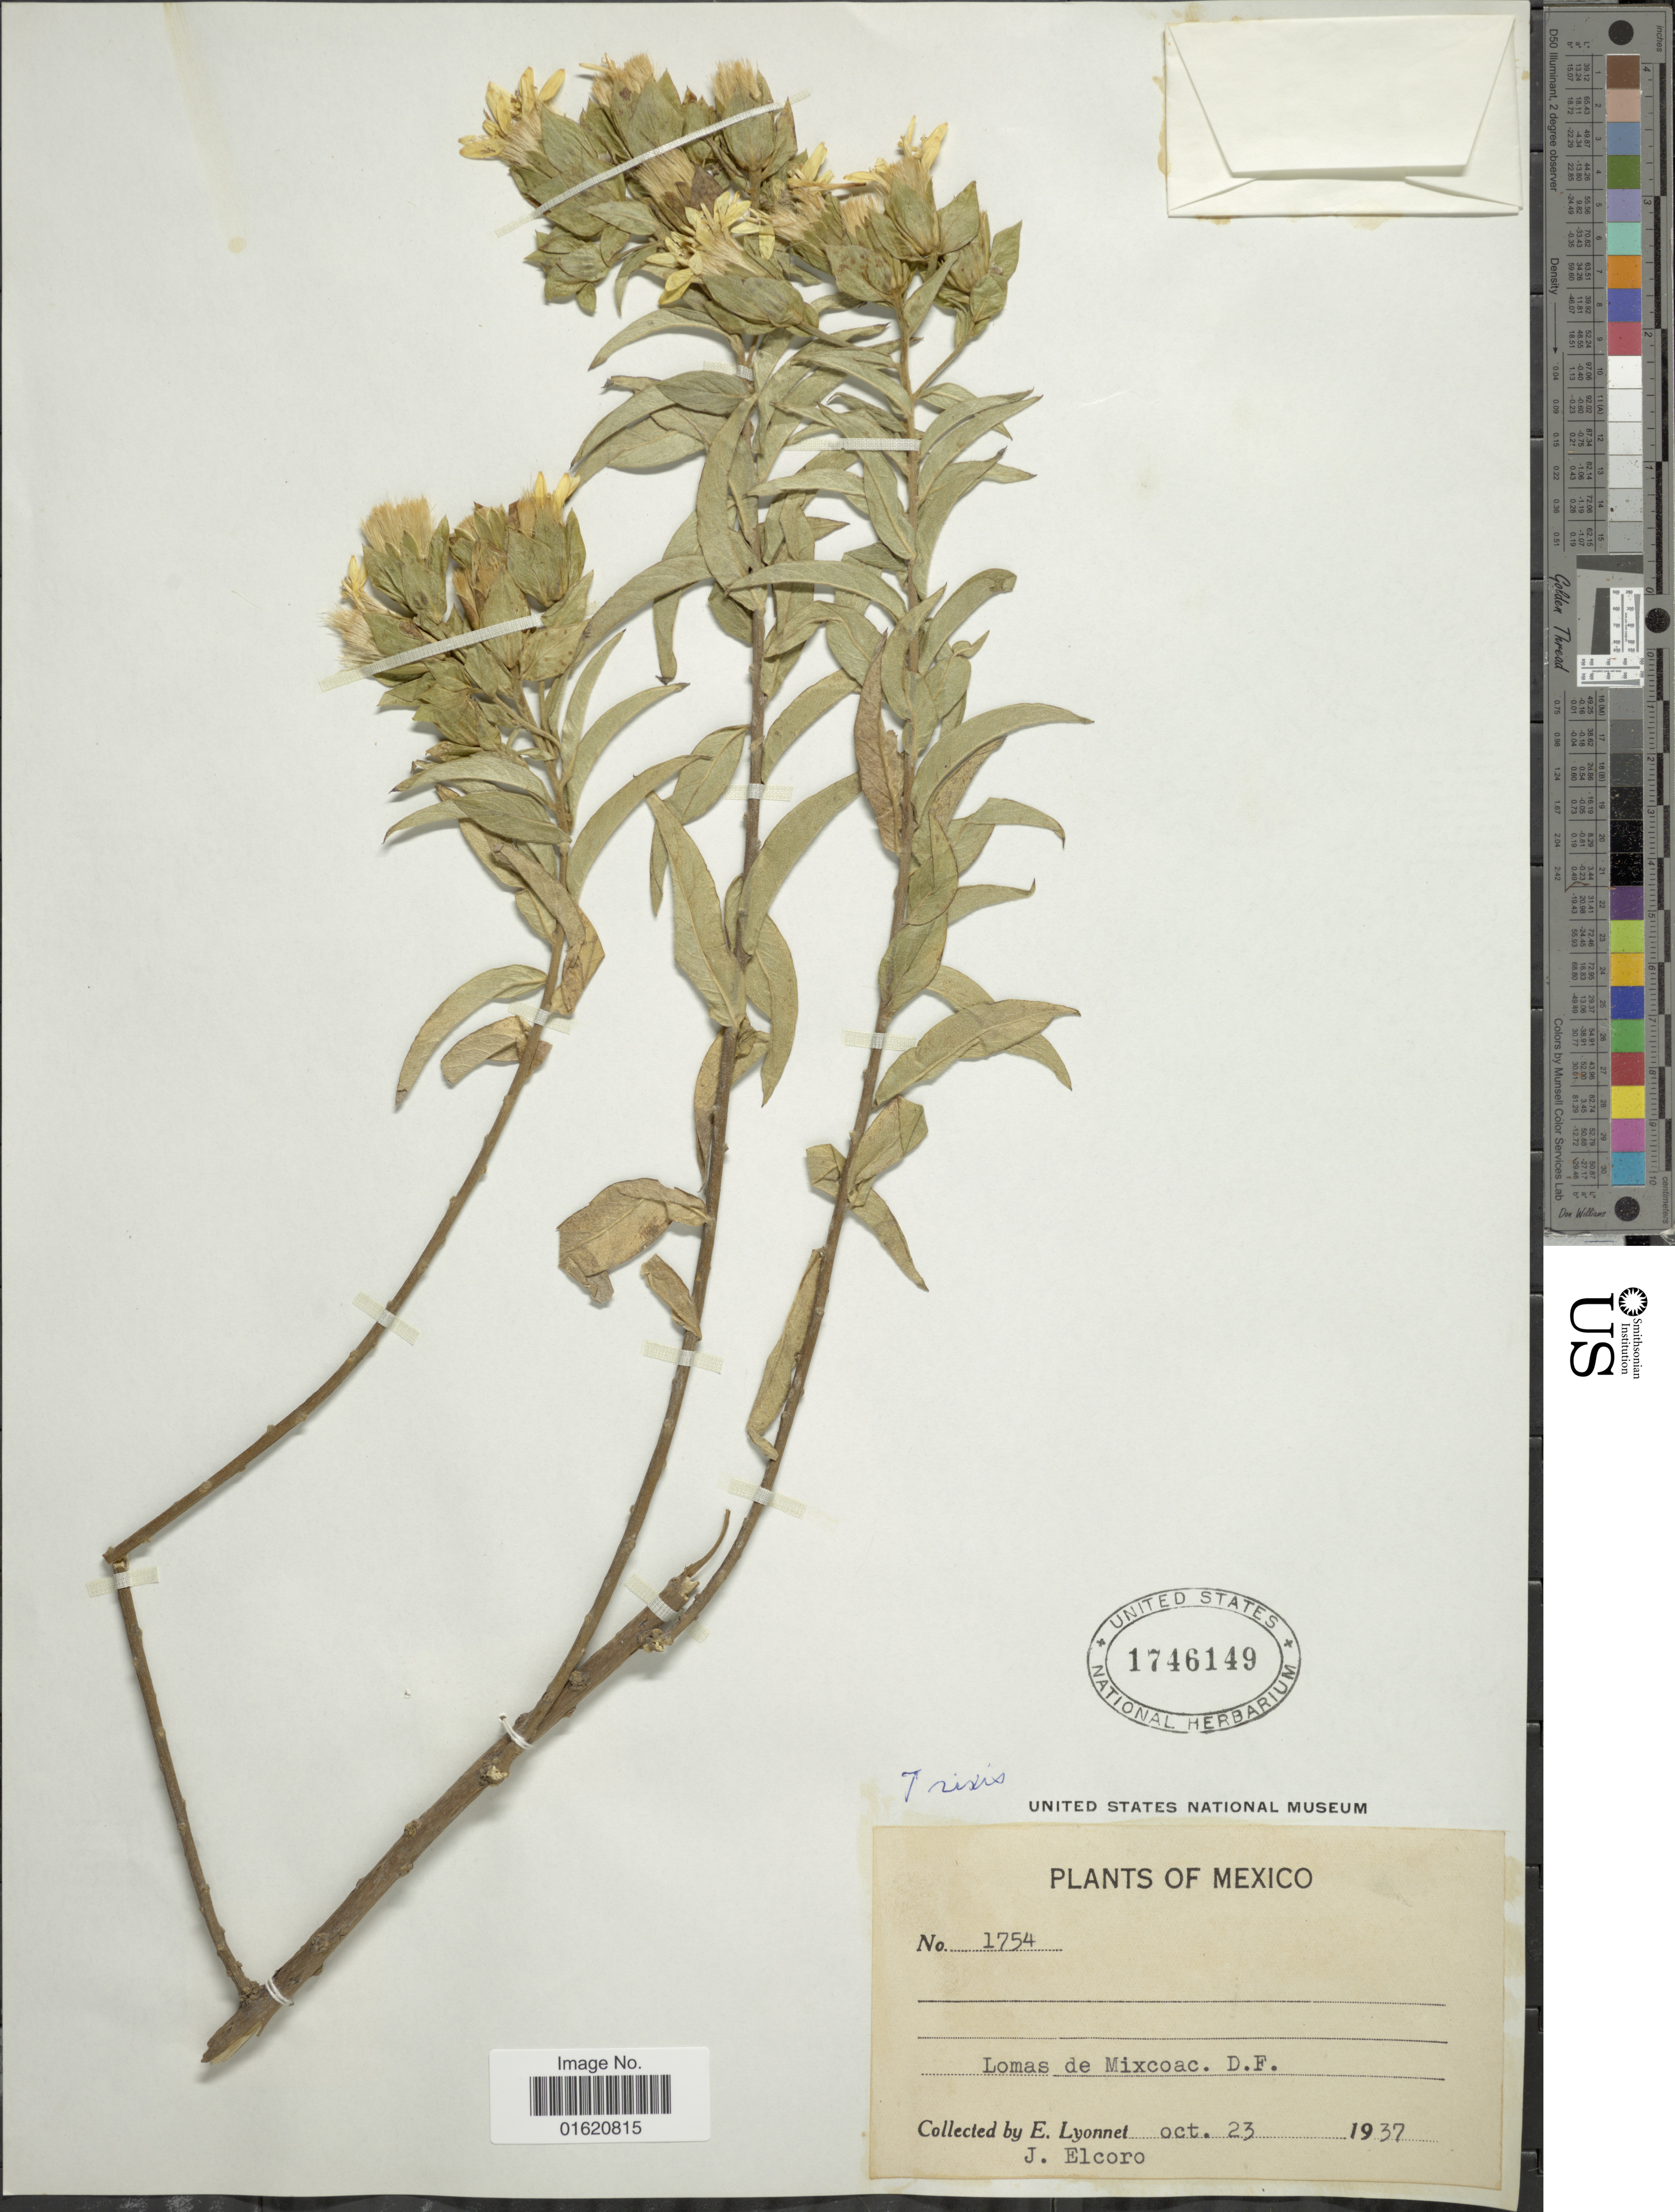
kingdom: Plantae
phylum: Tracheophyta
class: Magnoliopsida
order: Asterales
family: Asteraceae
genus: Trixis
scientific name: Trixis sp.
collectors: J. Elcoro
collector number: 1754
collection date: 1937-10-23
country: Mexico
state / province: Distrito Federal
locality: Lomas de Mixcoac.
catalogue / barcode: US 1746149